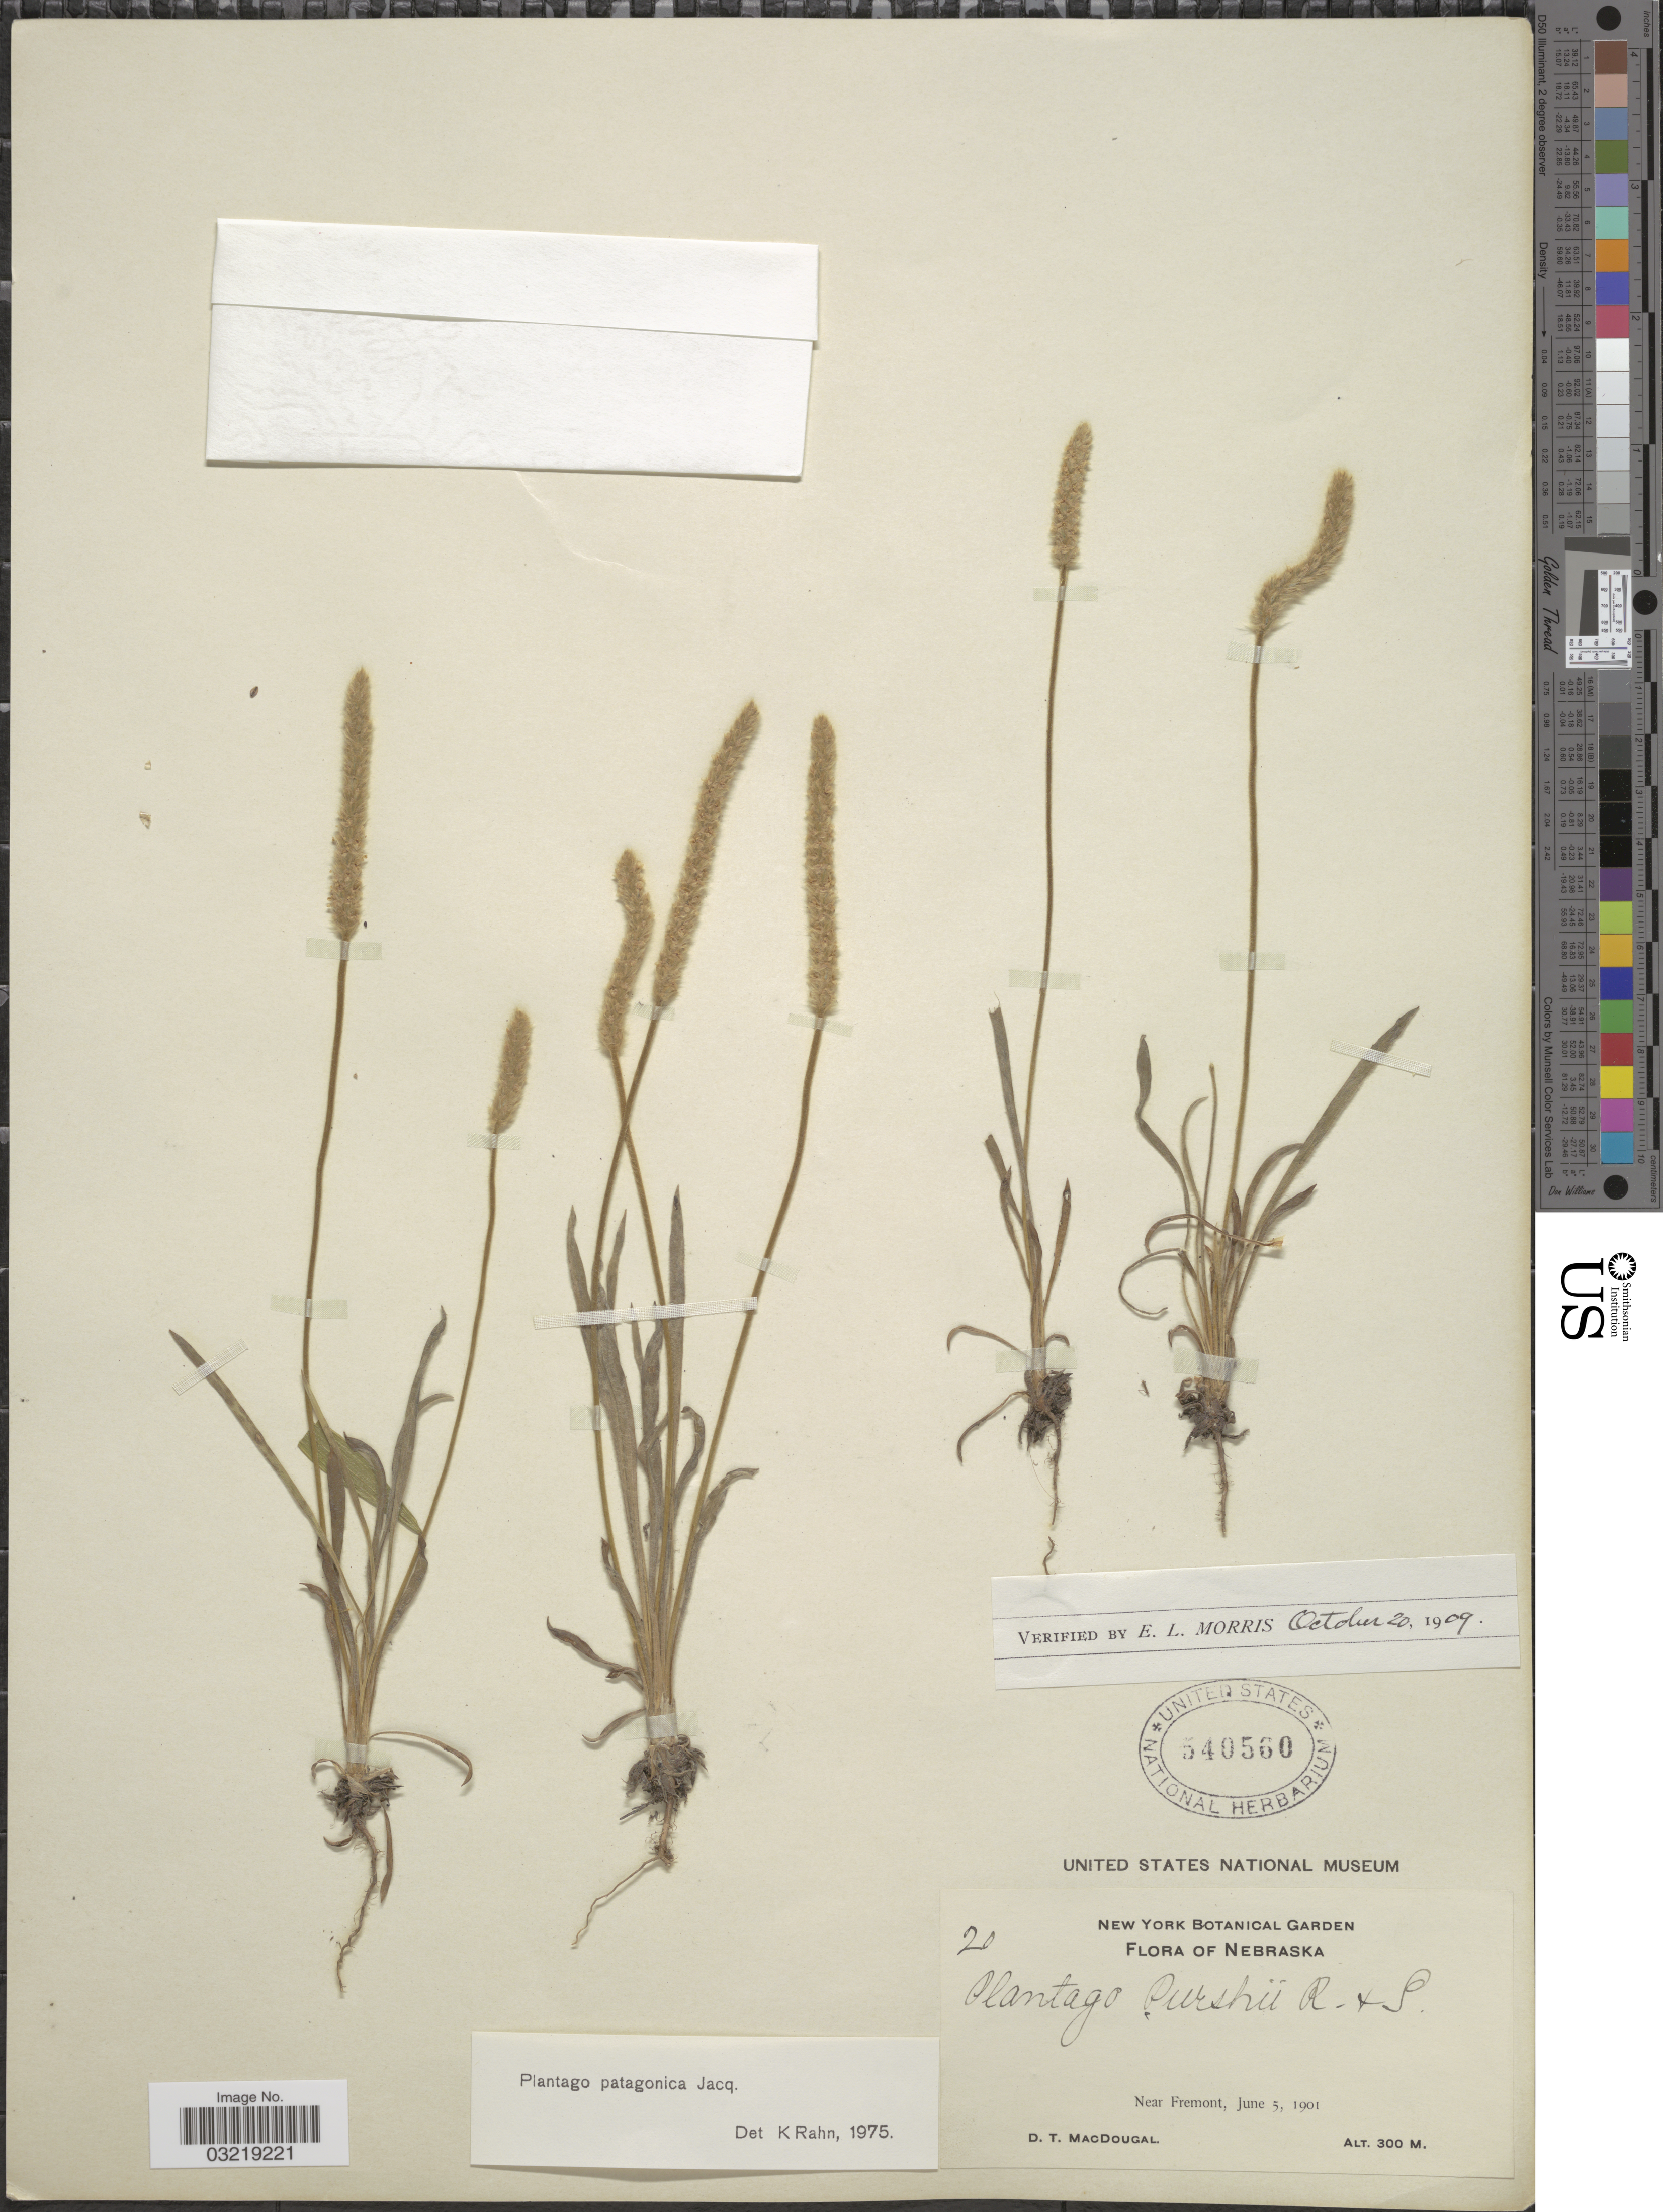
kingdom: Plantae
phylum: Tracheophyta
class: Magnoliopsida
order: Lamiales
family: Plantaginaceae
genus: Plantago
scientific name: Plantago patagonica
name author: Jacq.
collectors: D. T. MacDougal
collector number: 20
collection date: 1901-06-05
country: United States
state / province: Nebraska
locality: Near Fremont.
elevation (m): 300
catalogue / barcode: US 540560